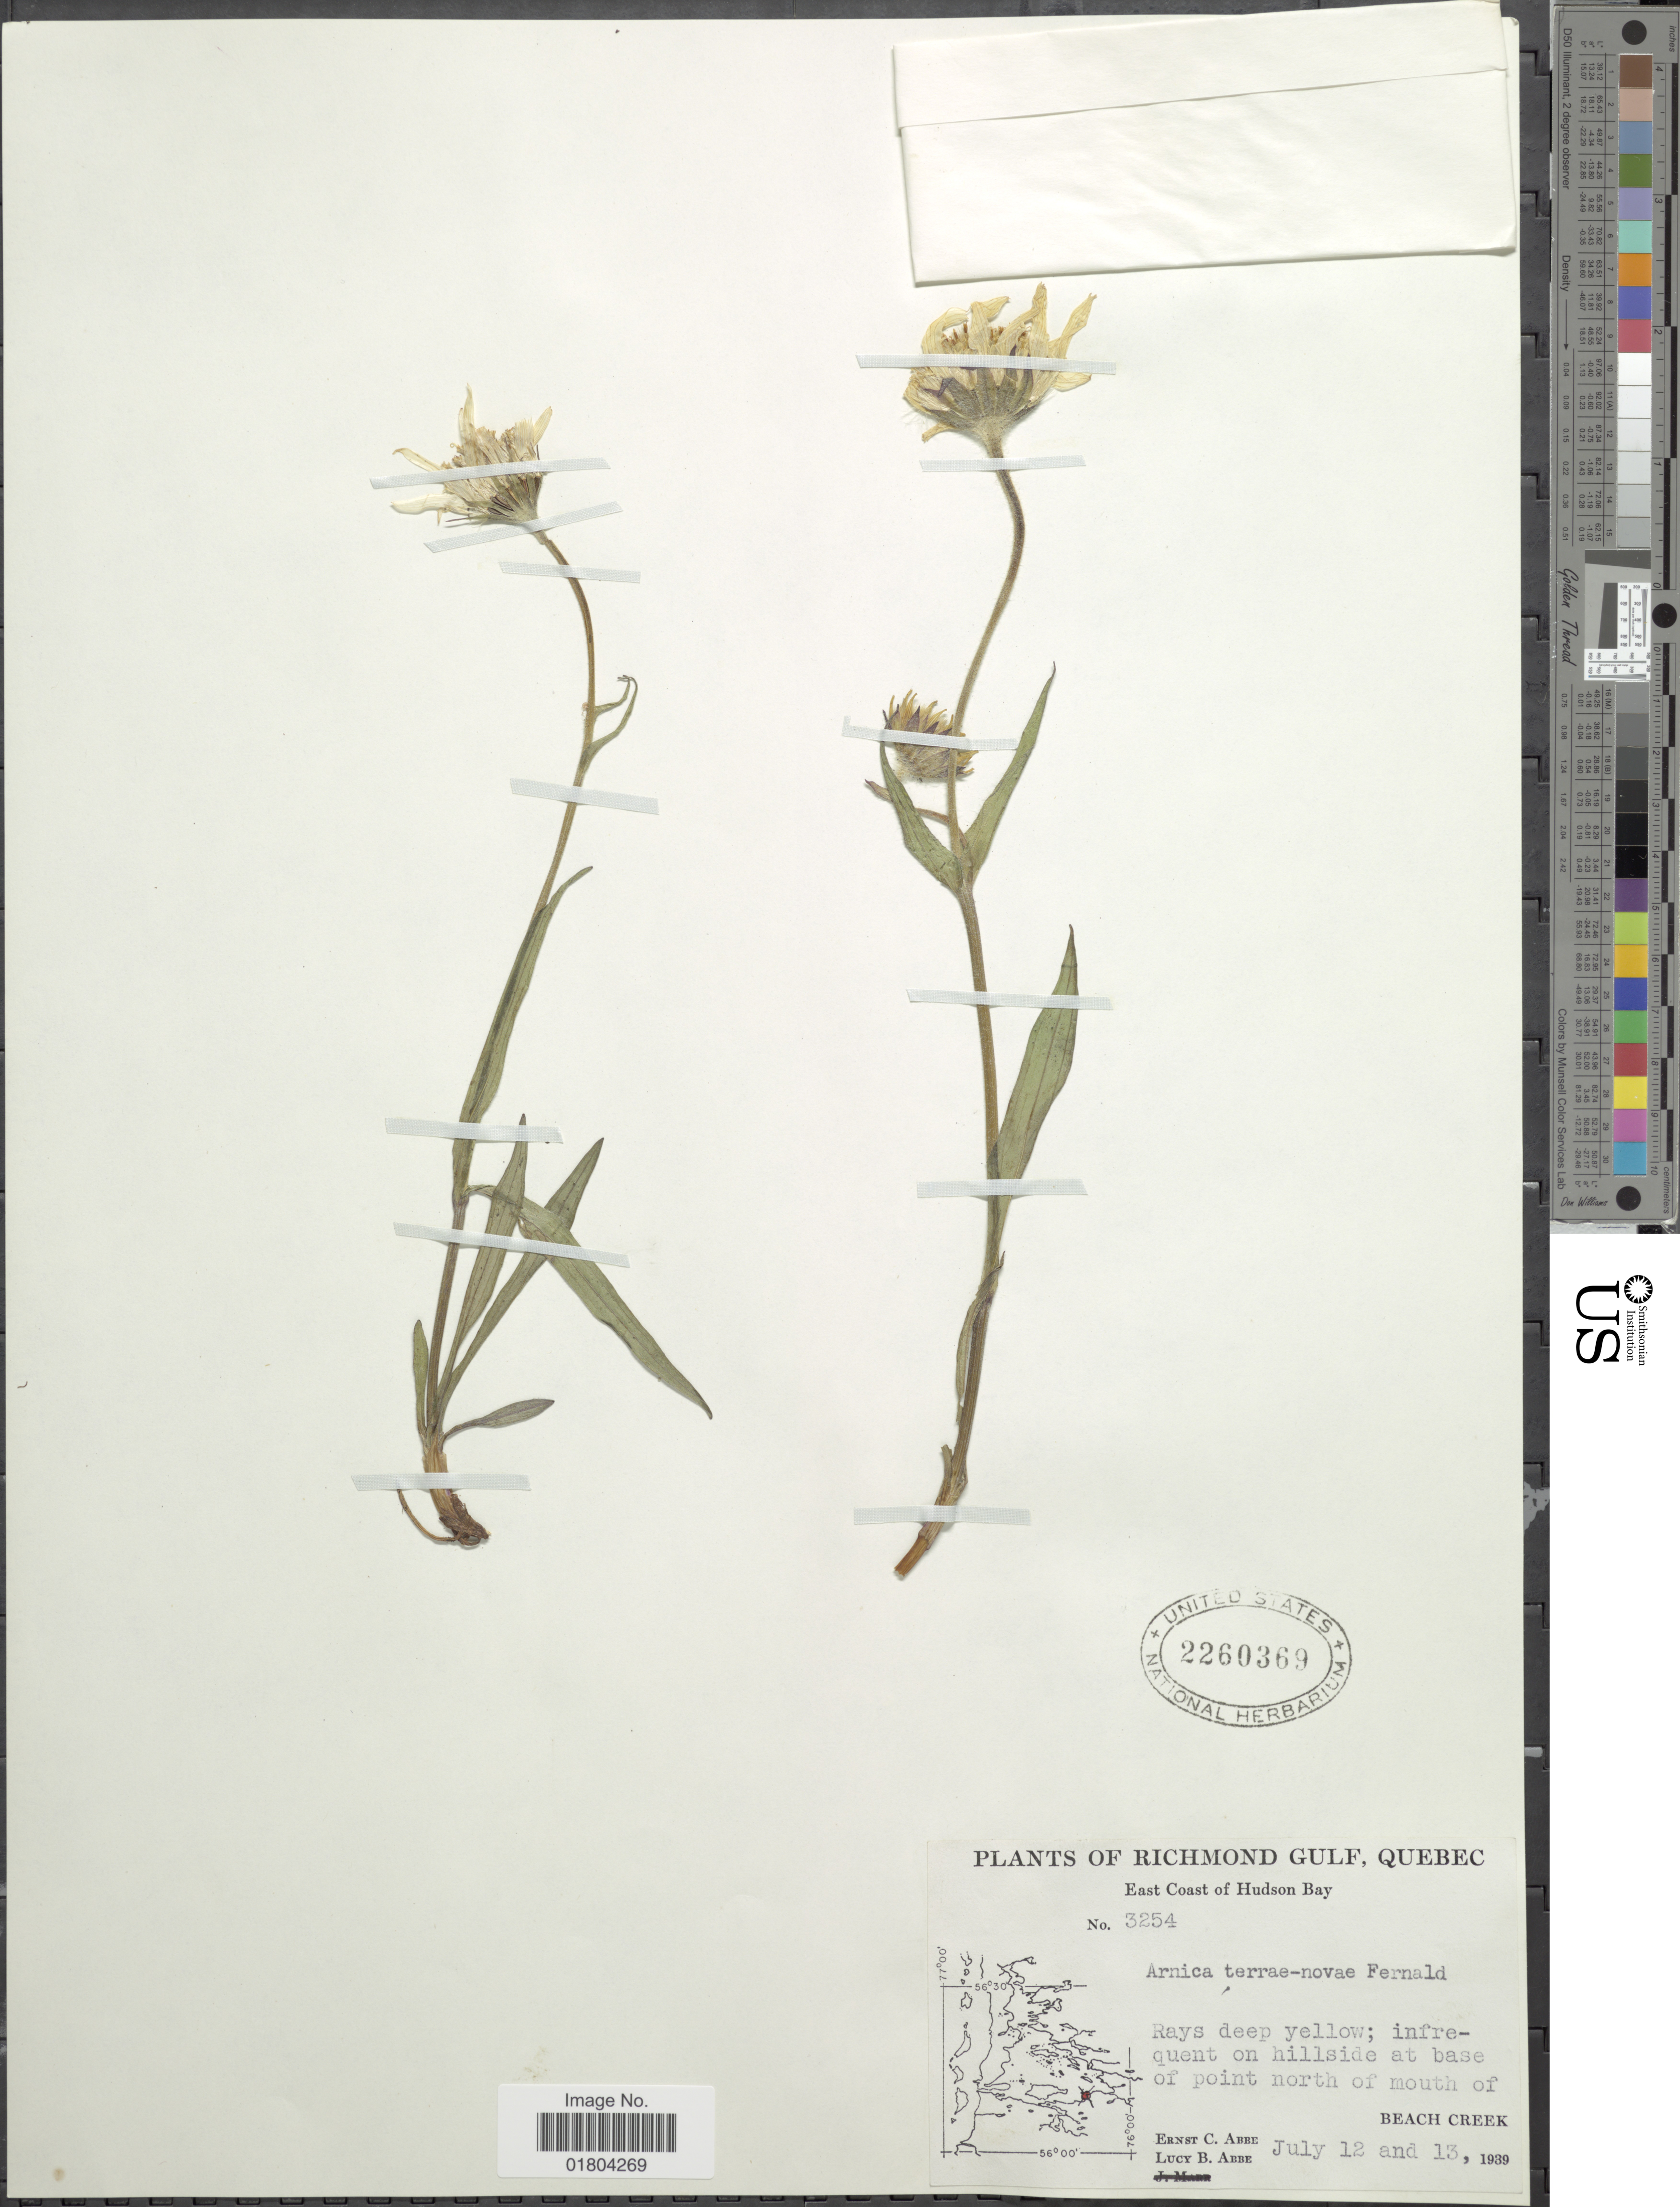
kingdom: Plantae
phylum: Tracheophyta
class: Magnoliopsida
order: Asterales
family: Asteraceae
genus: Arnica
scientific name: Arnica terraenovae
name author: Fernald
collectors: E. C. Abbe & L. B. Abbe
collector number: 3254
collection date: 1939-07-12/1939-07-13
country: Canada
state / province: Quebec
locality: Richmond Gulf, East Coast of Hudson Bay, infrequent hillside at base of point north of mouth of Beach Creek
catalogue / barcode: US 2260369